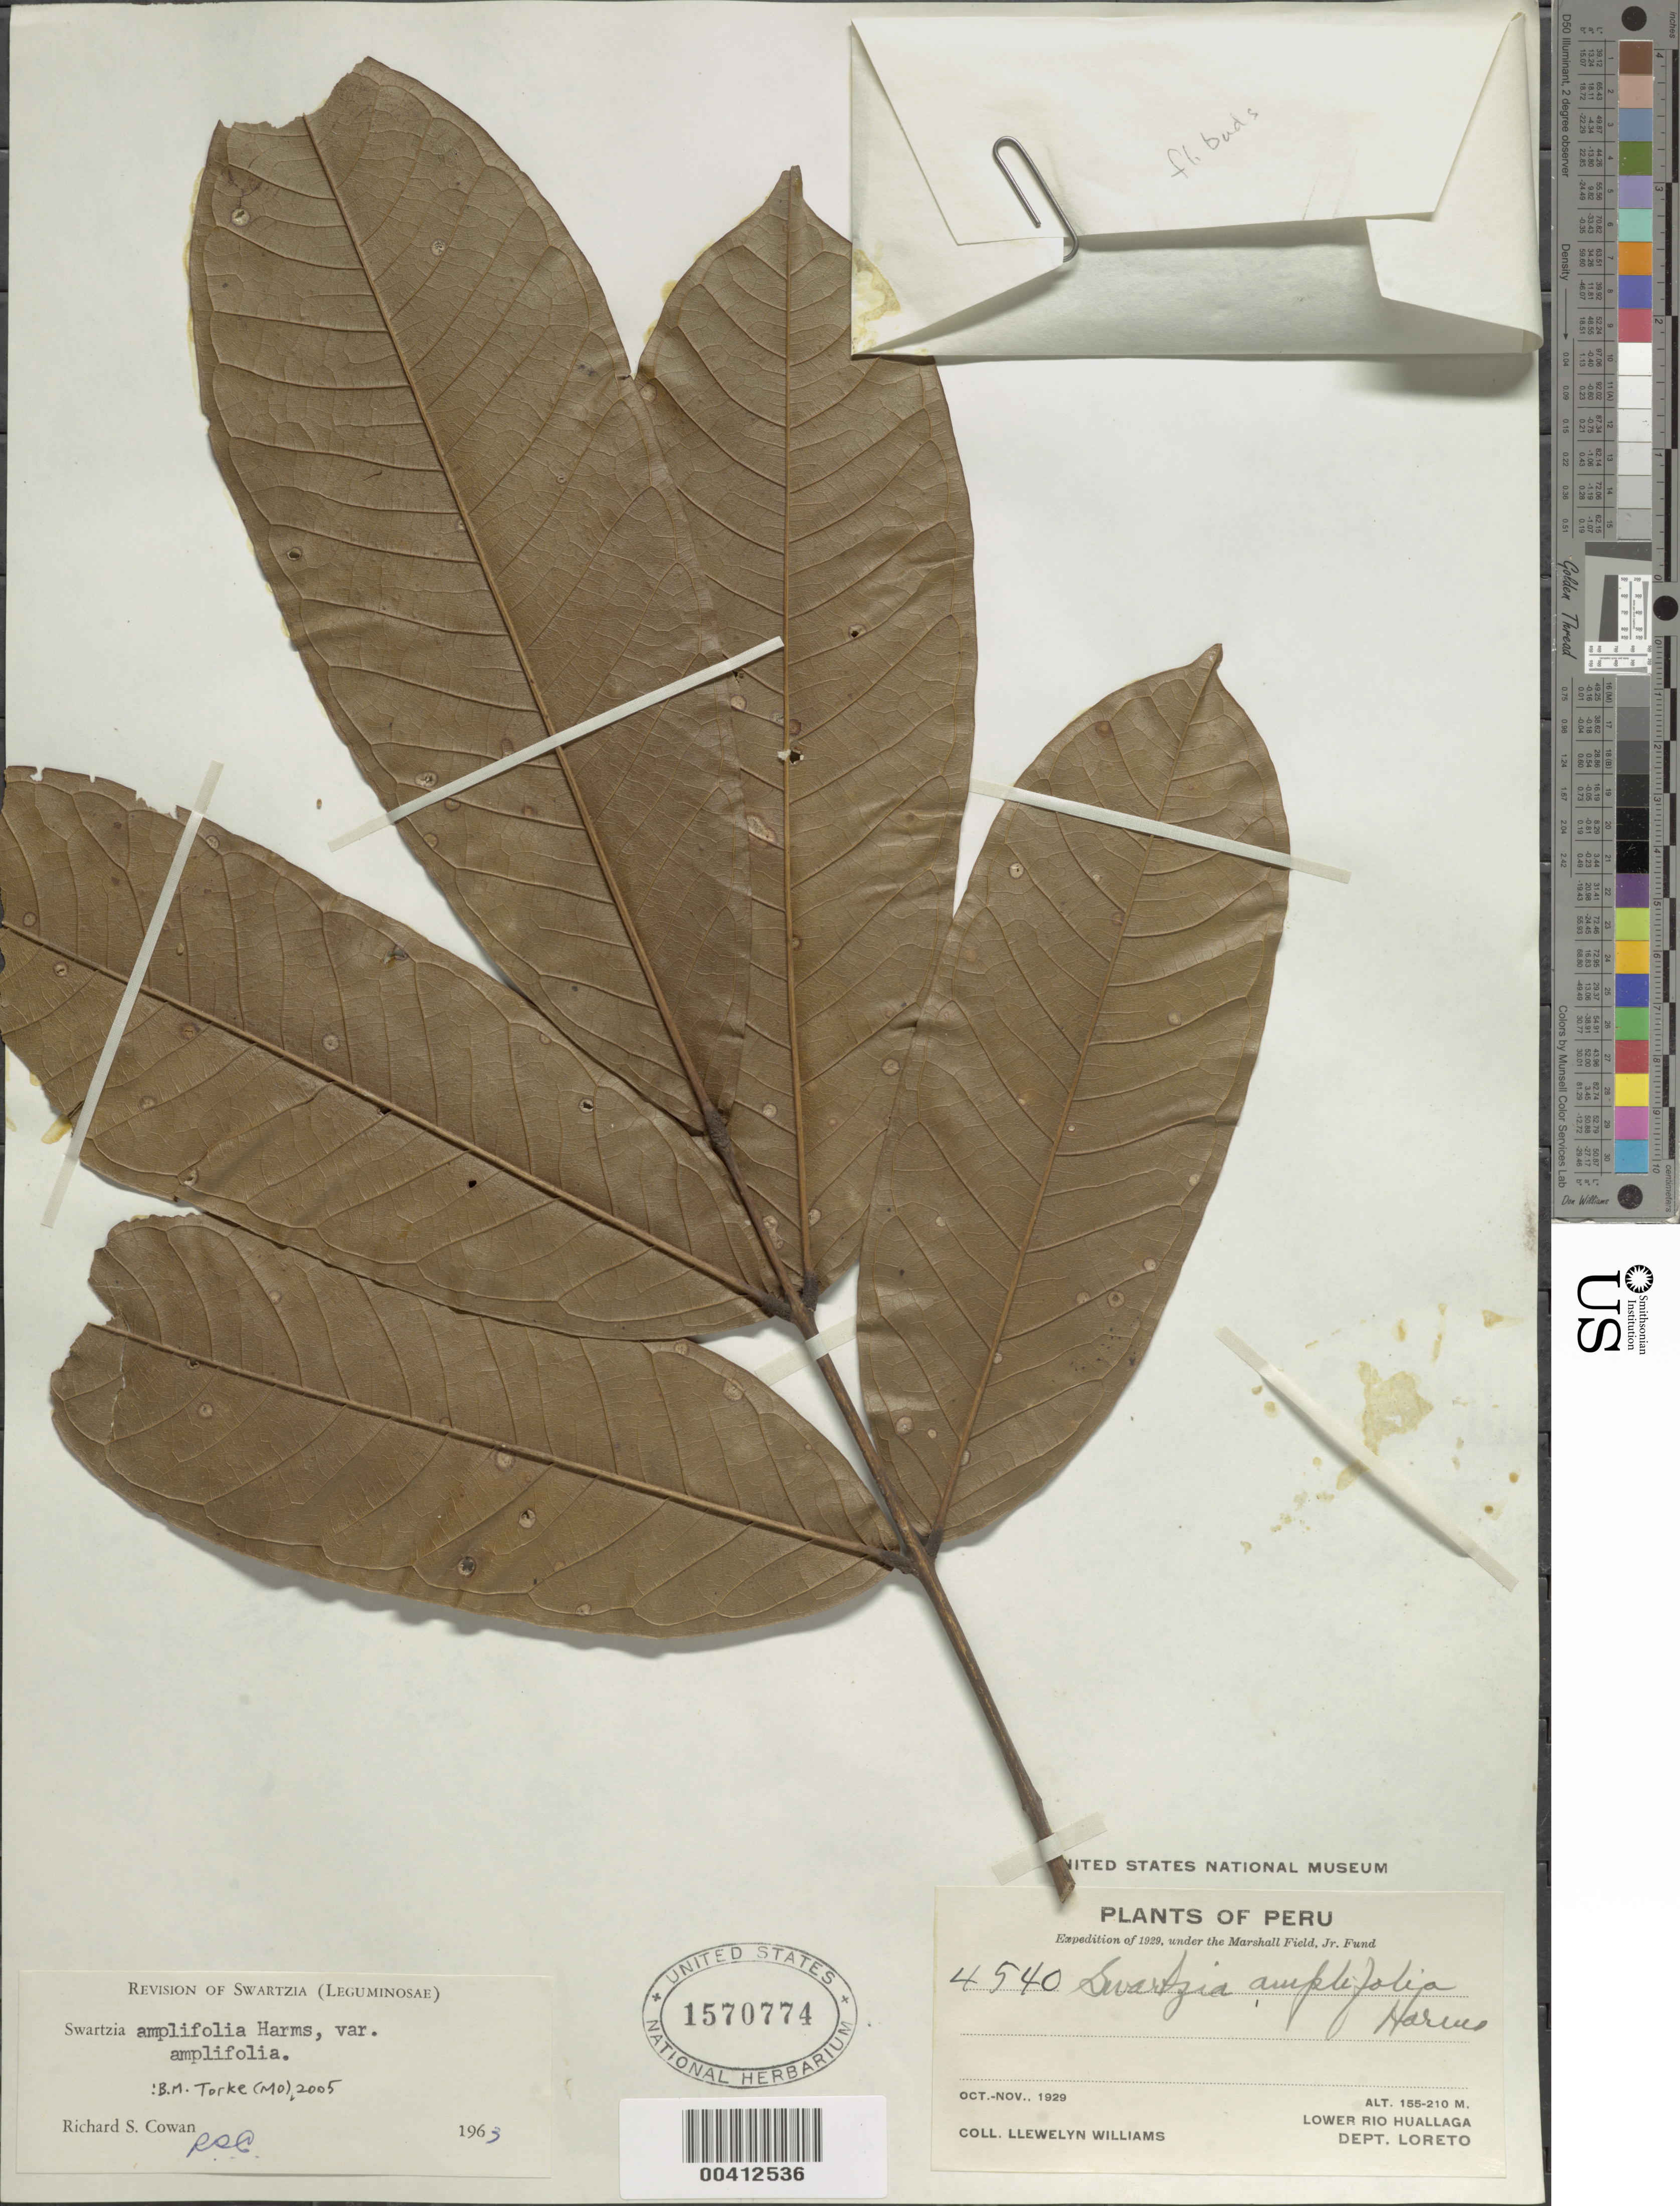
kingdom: Plantae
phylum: Tracheophyta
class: Magnoliopsida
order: Fabales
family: Fabaceae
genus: Swartzia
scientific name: Swartzia amplifolia var. amplifolia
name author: Harms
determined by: Cowan, R. S.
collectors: Ll. Williams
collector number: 4540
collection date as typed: Oct 1929 to -- Nov 1929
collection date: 1929-10/1929-11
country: Peru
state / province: Loreto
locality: Rio huallaga, lower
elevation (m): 165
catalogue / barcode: US 1570774